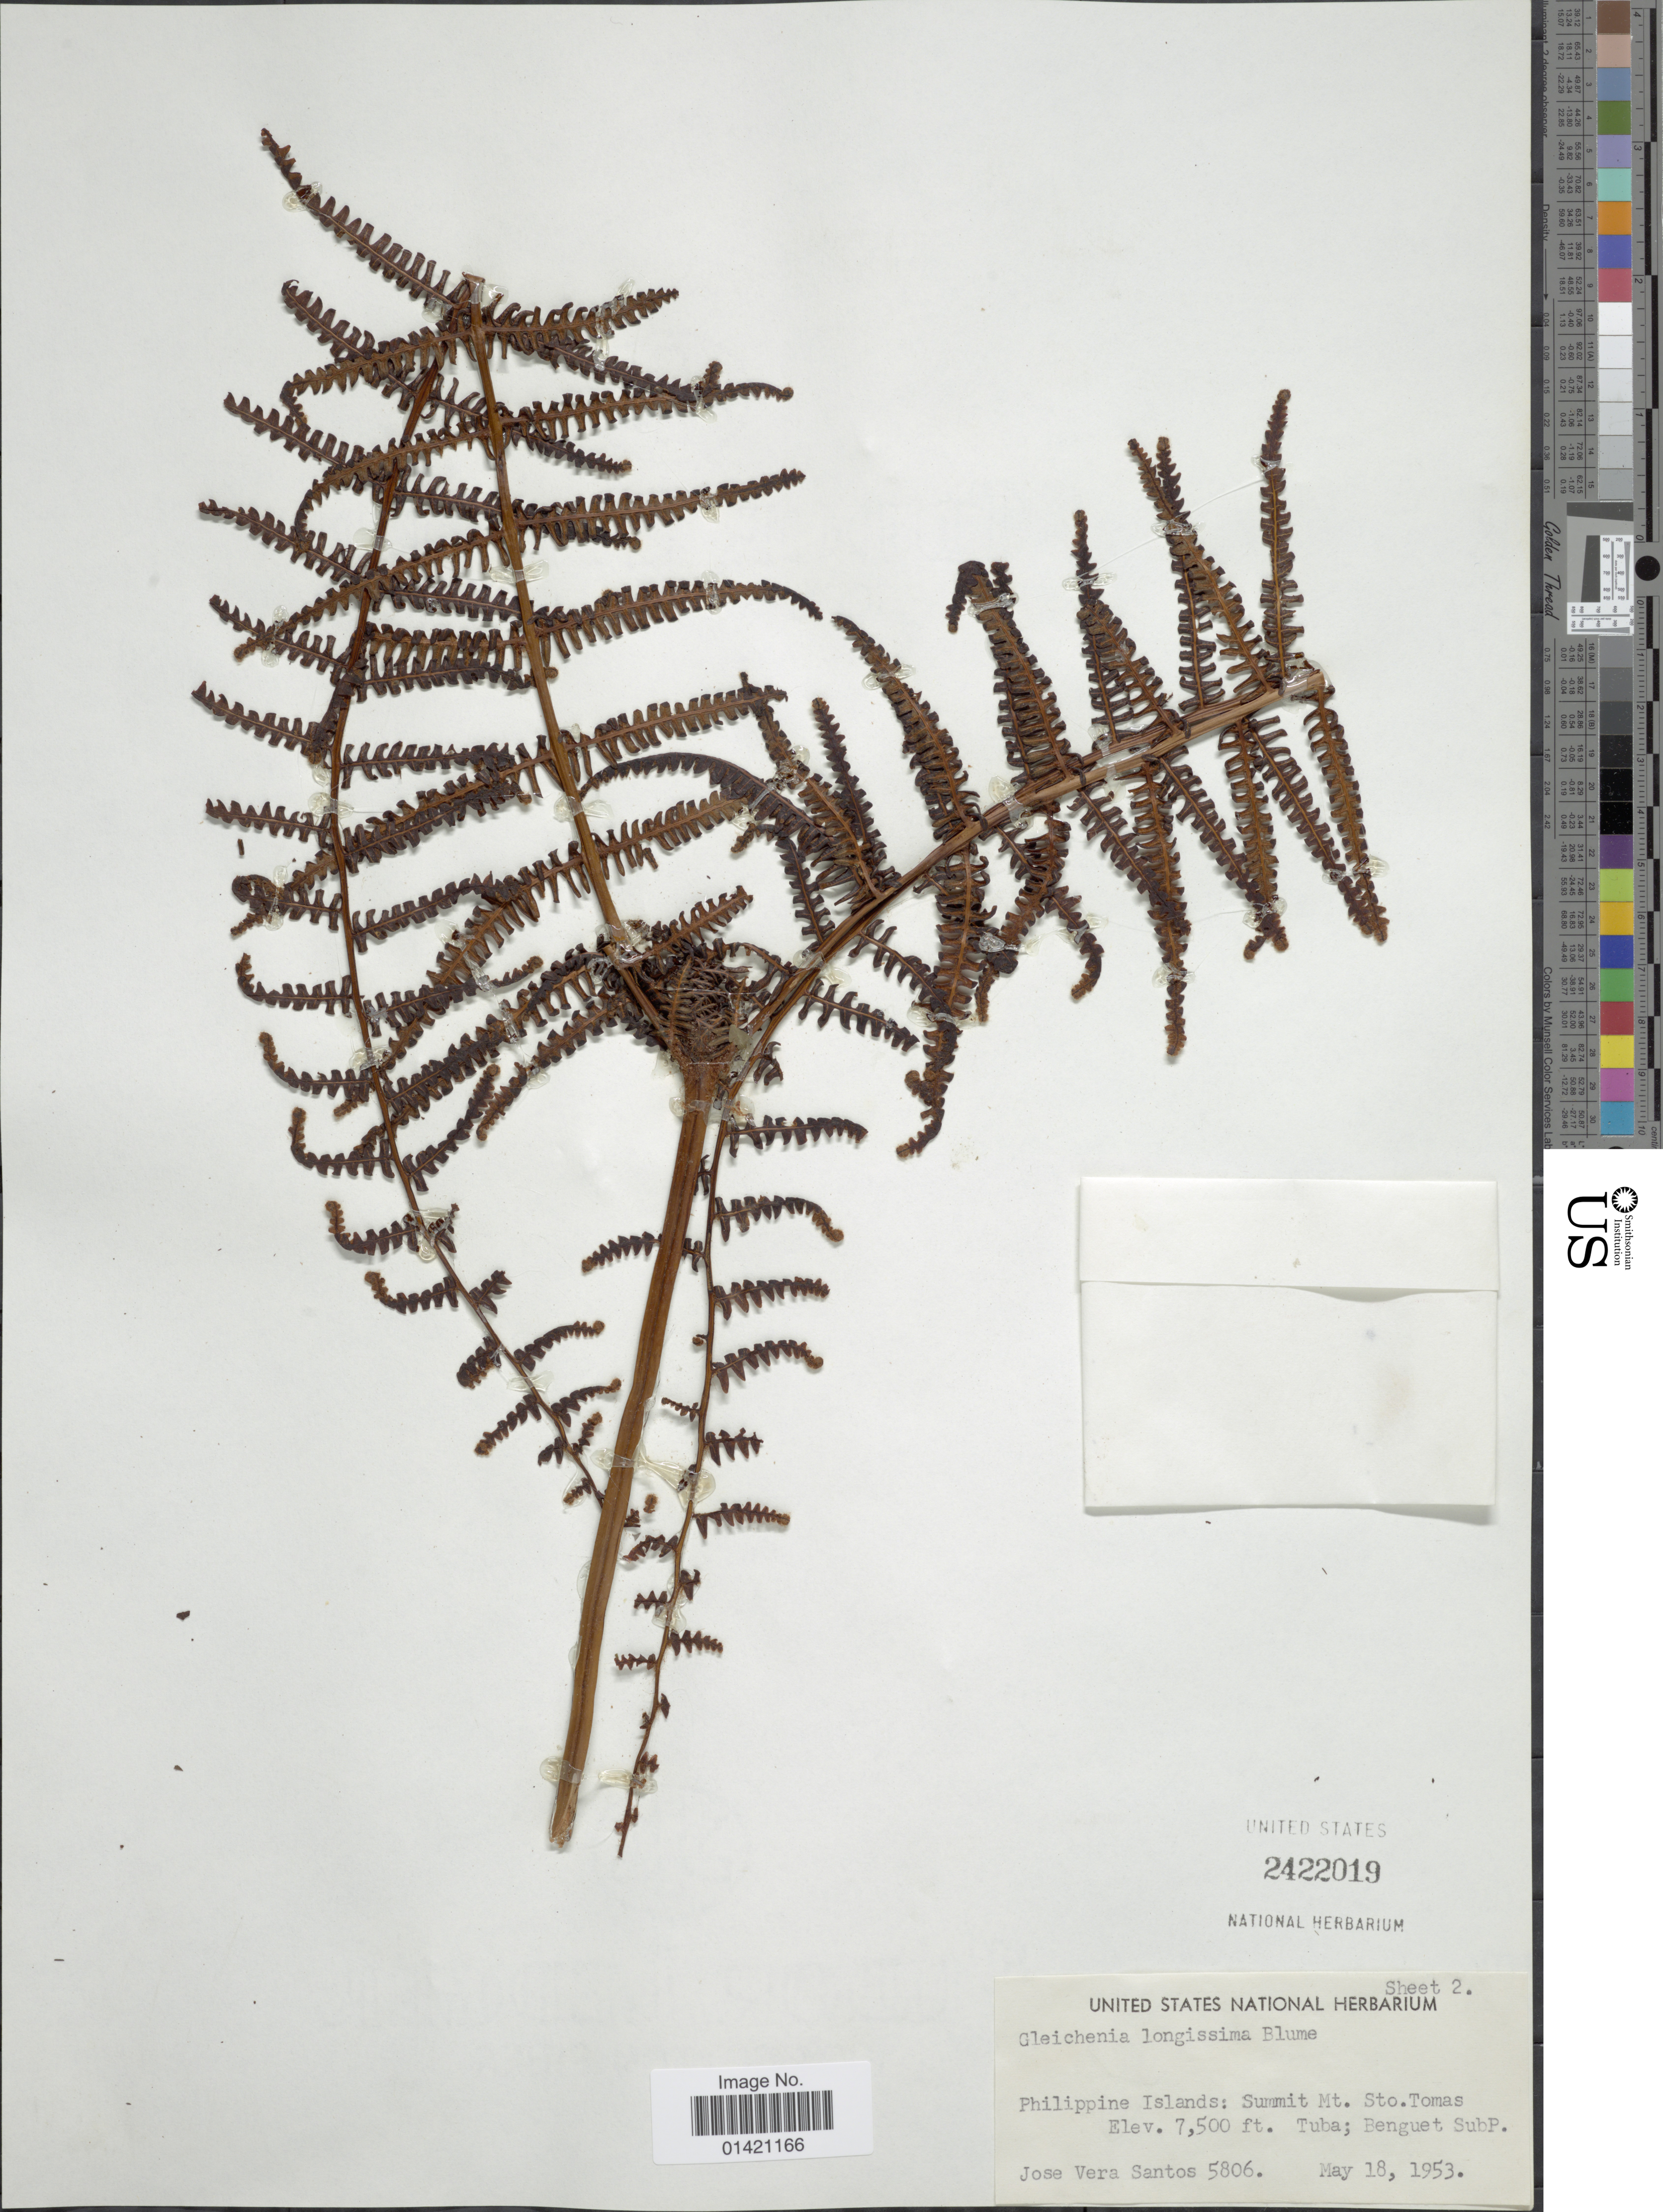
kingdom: Plantae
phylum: Tracheophyta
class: Polypodiopsida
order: Gleicheniales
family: Gleicheniaceae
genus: Diplopterygium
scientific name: Diplopterygium longissimum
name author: (Blume) Nakai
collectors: J. V. Santos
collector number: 5806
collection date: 1953-05-18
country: Philippines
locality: Summit Mt. Sto. Tomas. Tuba; Benguet SubP,.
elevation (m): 2286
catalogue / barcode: US 2422019